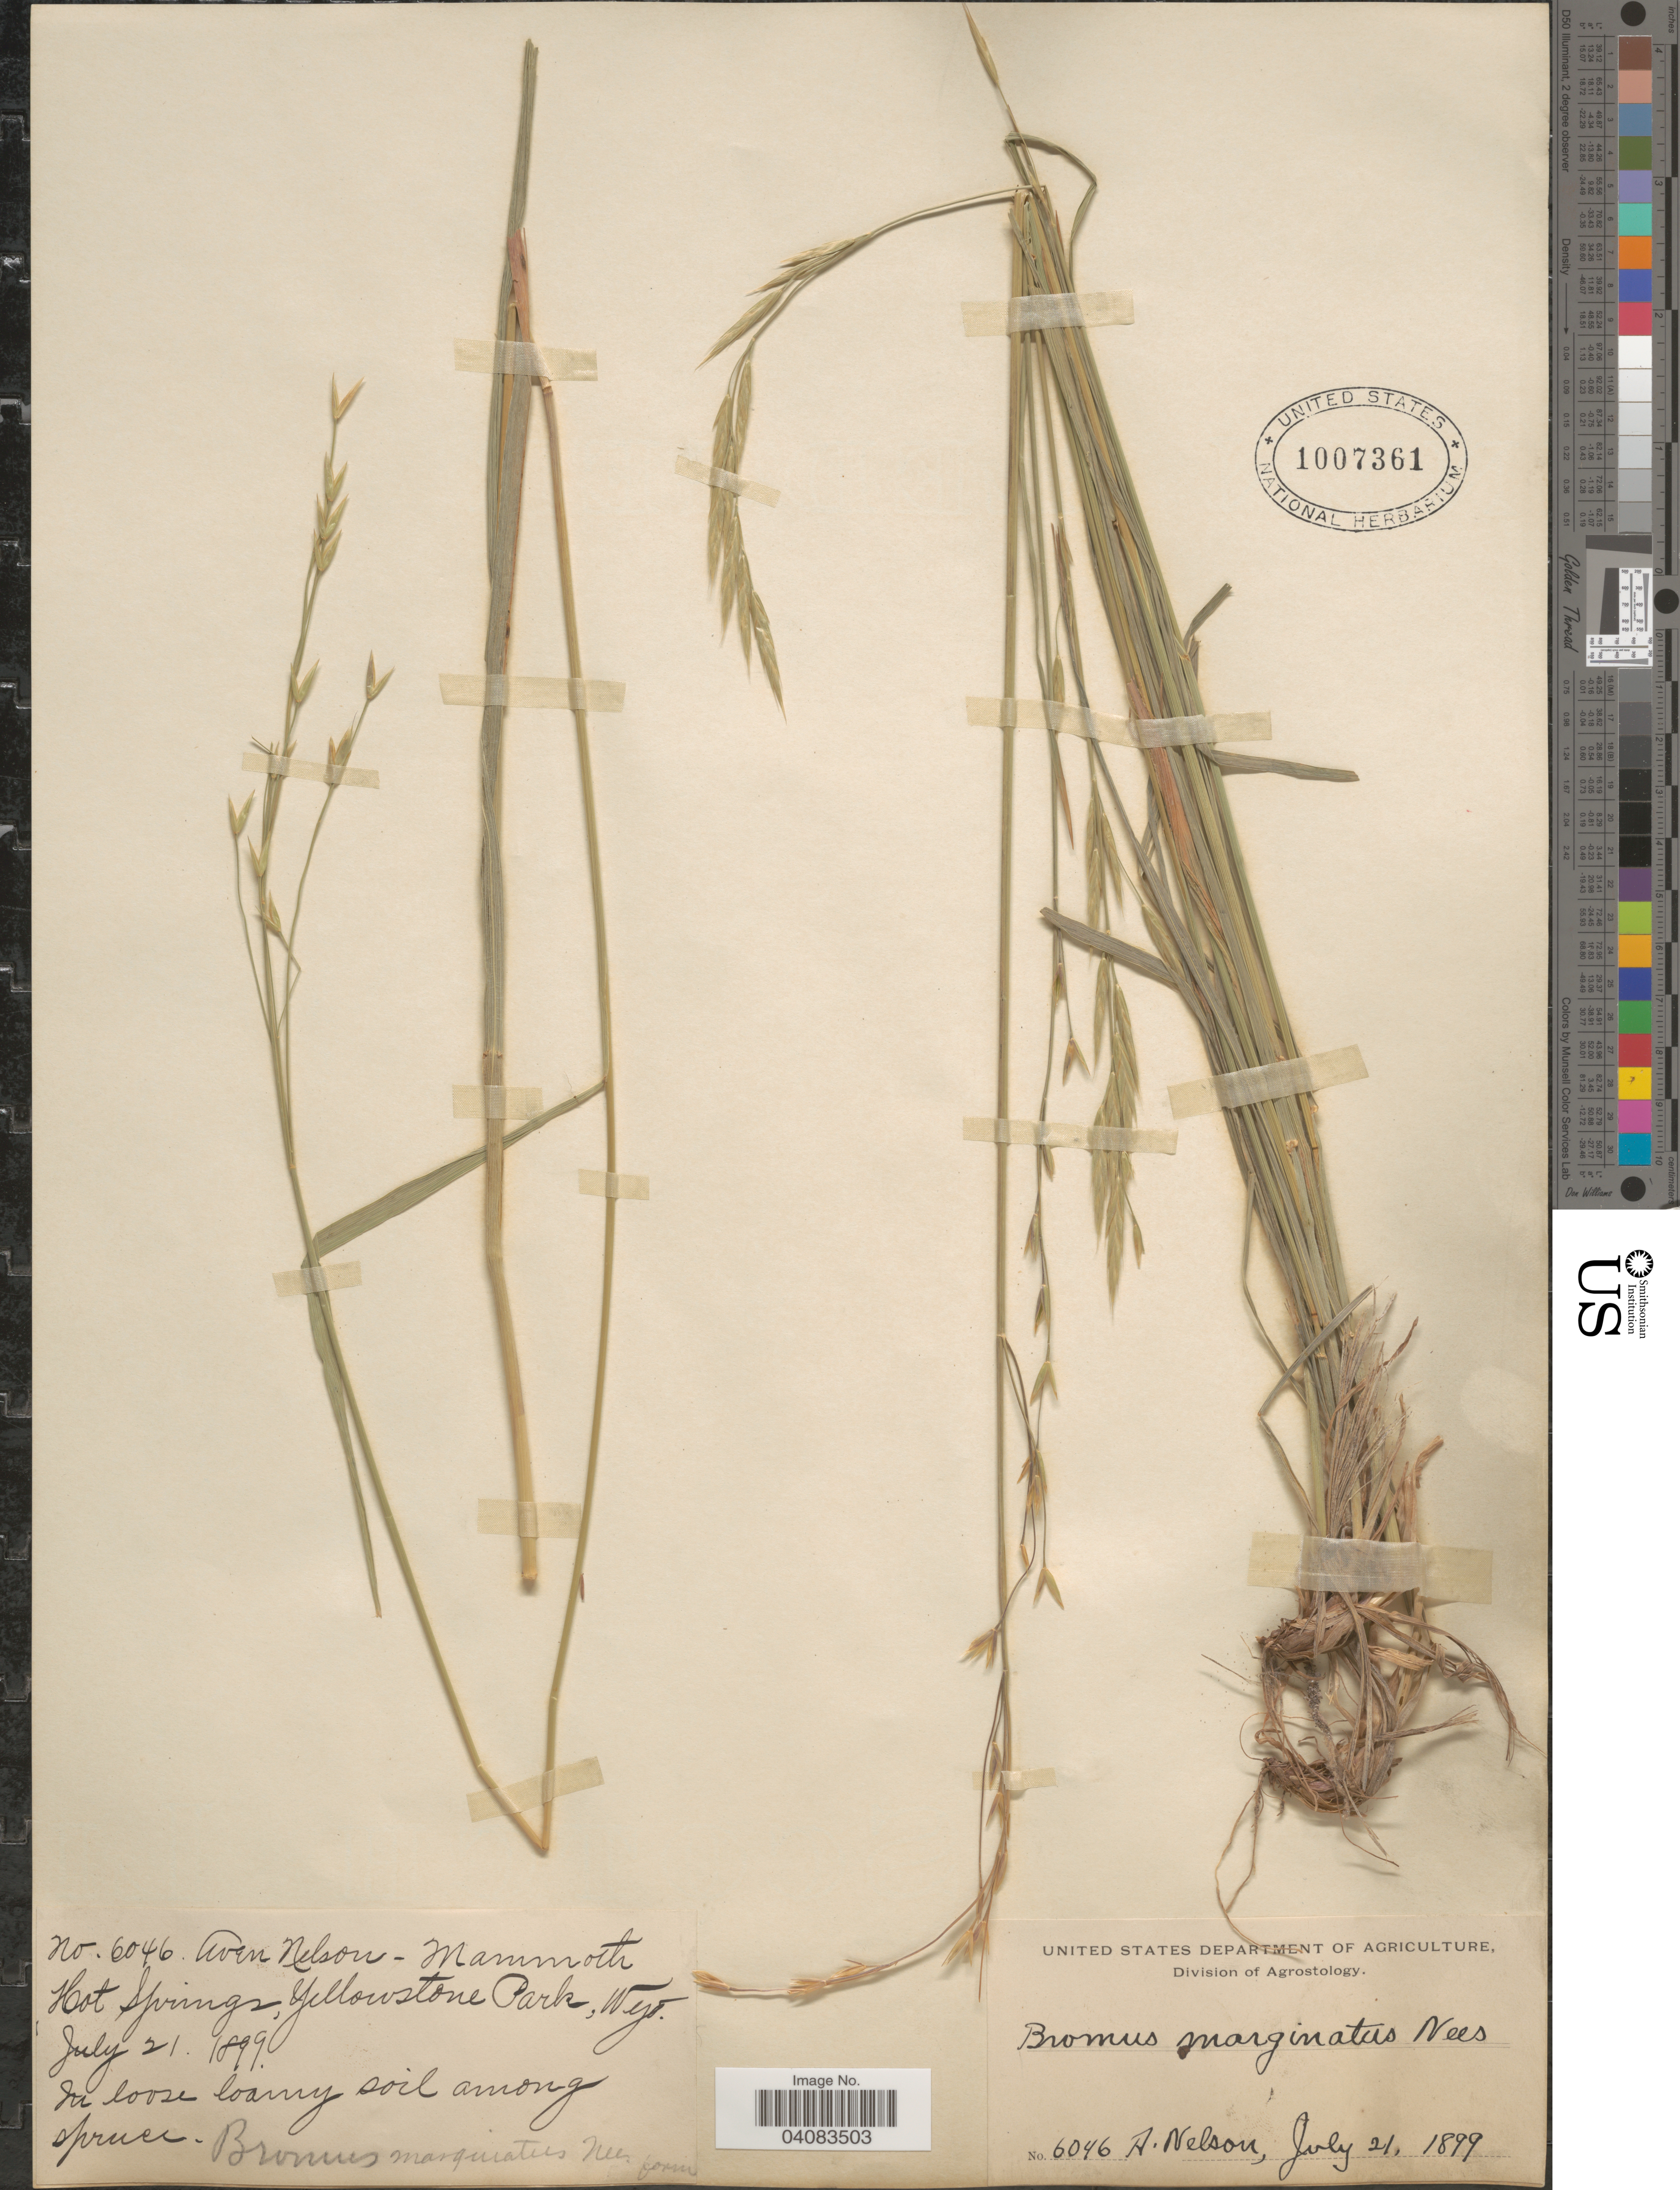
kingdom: Plantae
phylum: Tracheophyta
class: Liliopsida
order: Poales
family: Poaceae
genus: Bromus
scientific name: Bromus marginatus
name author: Nees ex Steud.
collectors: A. Nelson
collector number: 6046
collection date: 1899-07-21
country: United States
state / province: Wyoming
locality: Mammoth Hot Springs, Yellowstone Park.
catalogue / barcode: US 1007361